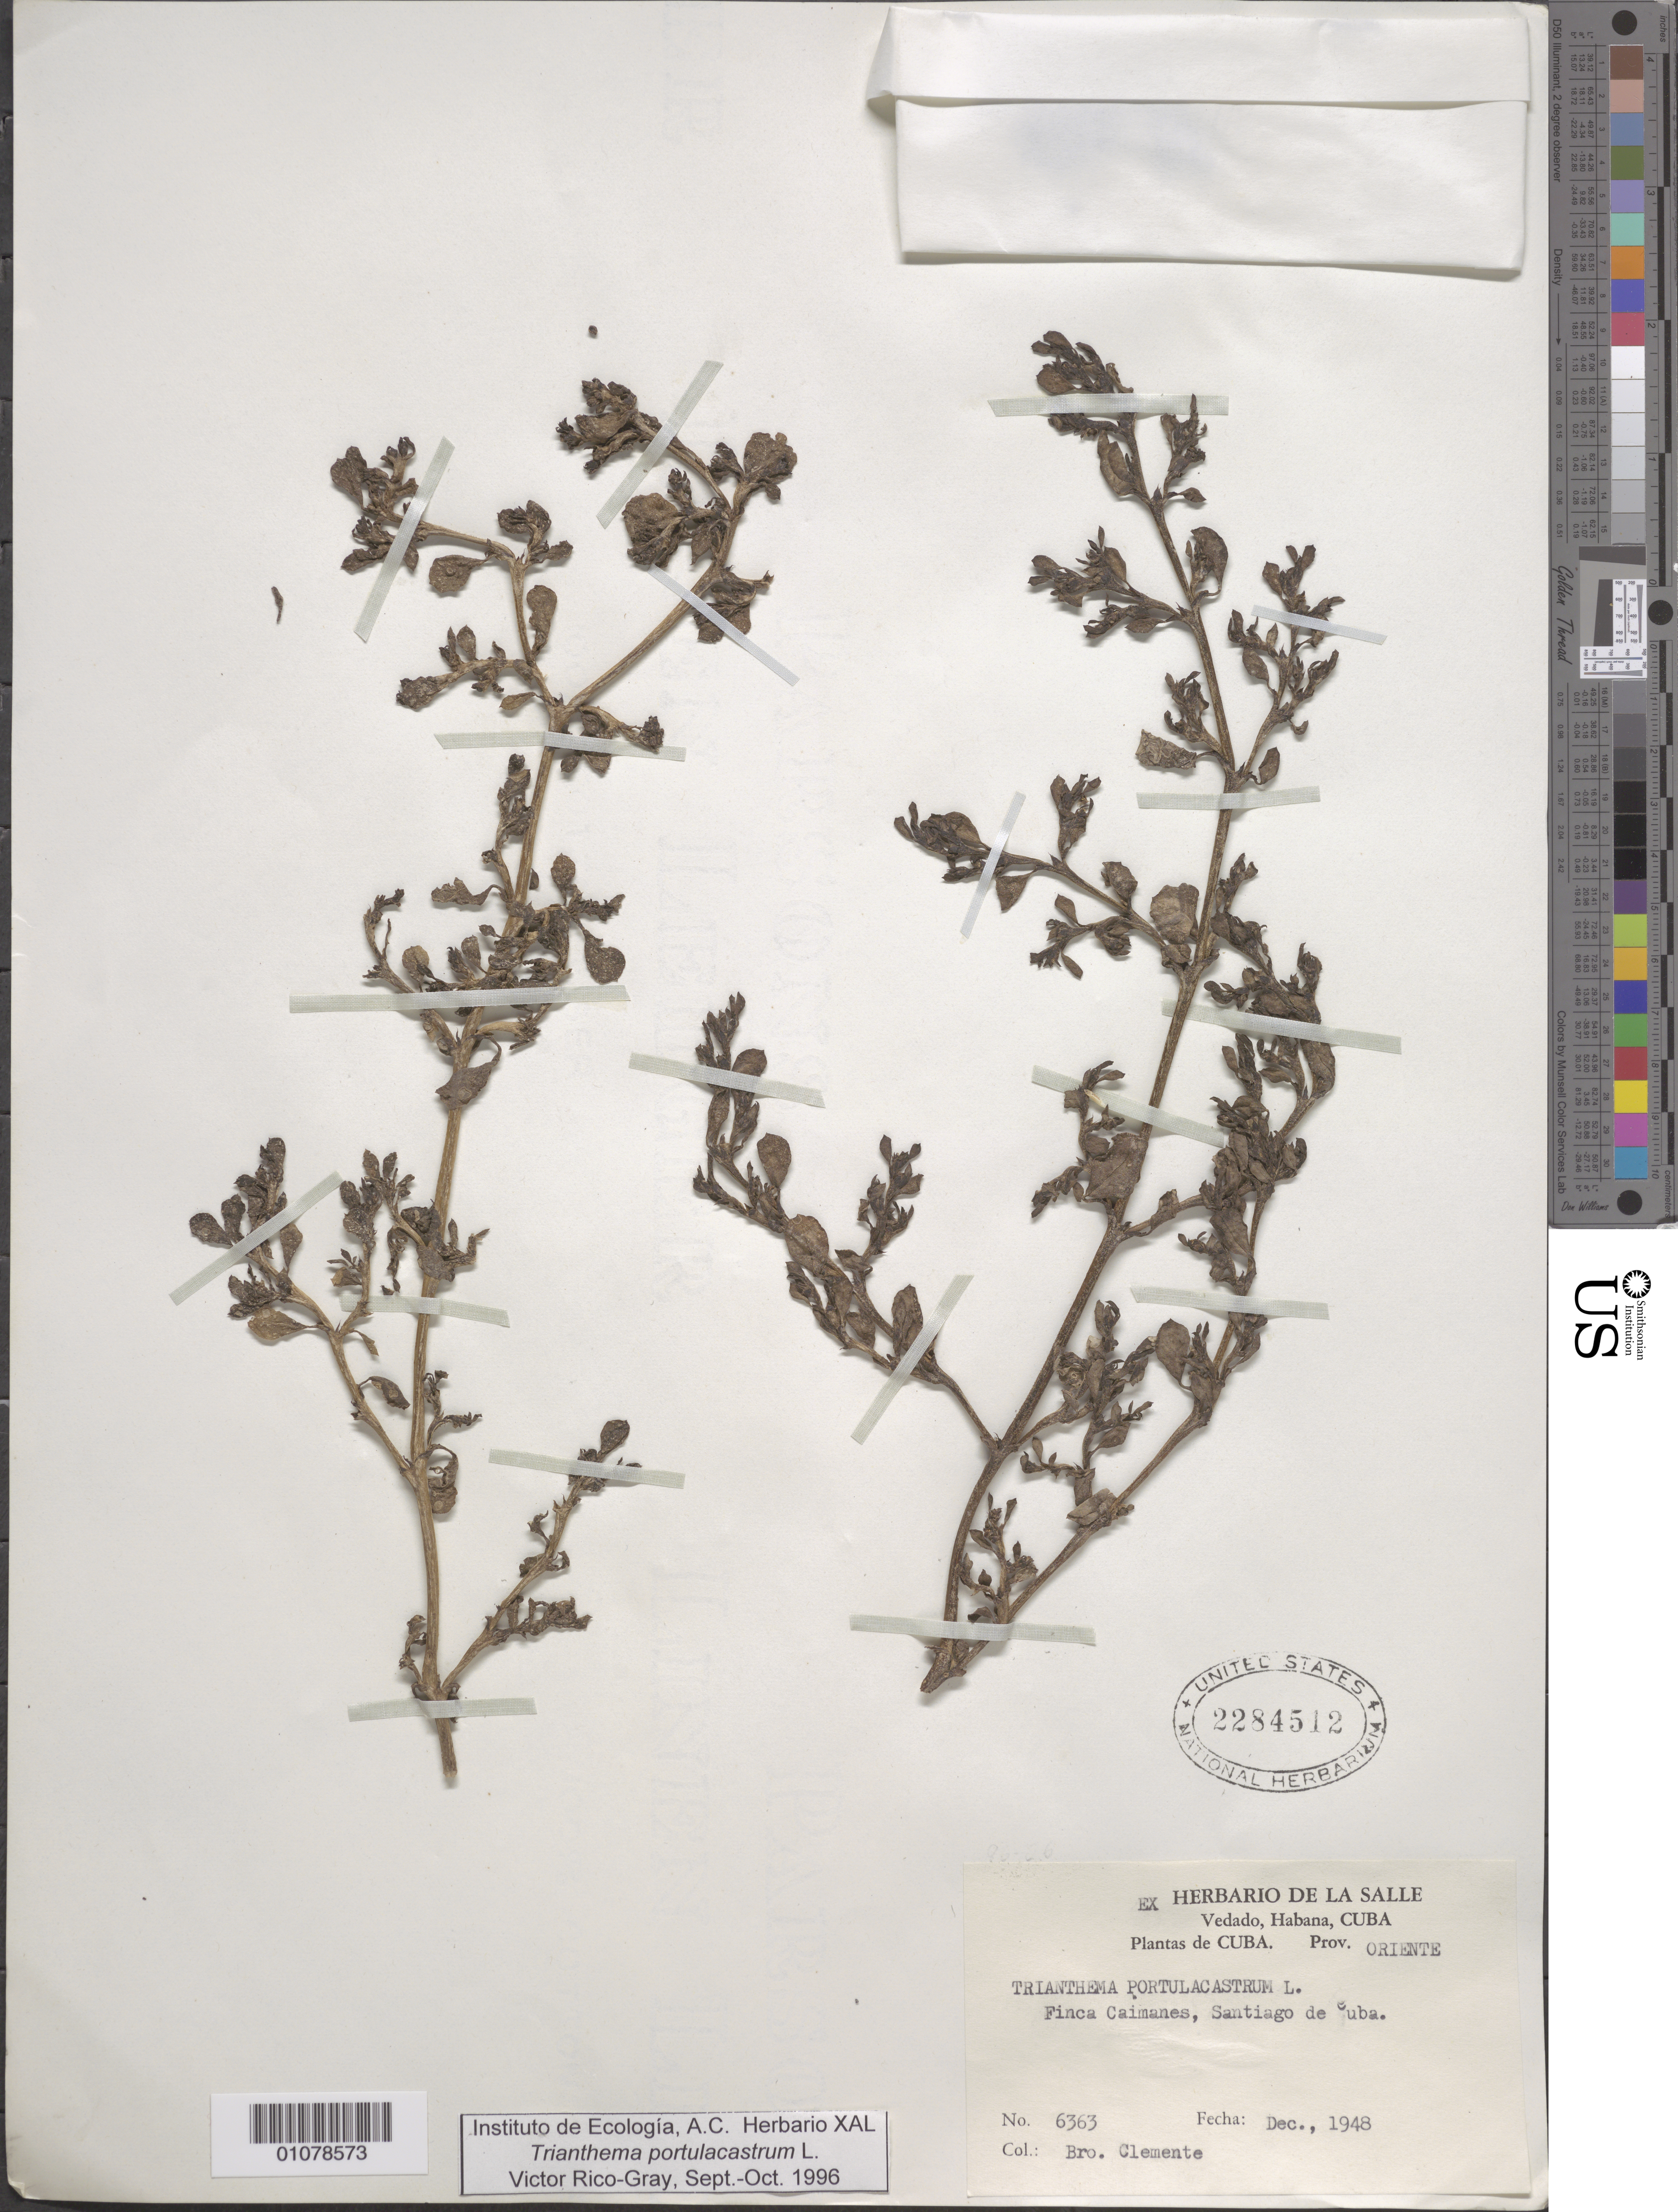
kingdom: Plantae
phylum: Tracheophyta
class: Magnoliopsida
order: Caryophyllales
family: Aizoaceae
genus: Trianthema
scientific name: Trianthema portulacastrum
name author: L.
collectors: Bro. Clemente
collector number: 6363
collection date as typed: Dec 1948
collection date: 1948-12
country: Cuba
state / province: Santiago de Cuba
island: Cuba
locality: Oriente, Santiago de Cuba, Finca Caimanes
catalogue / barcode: US 2284512